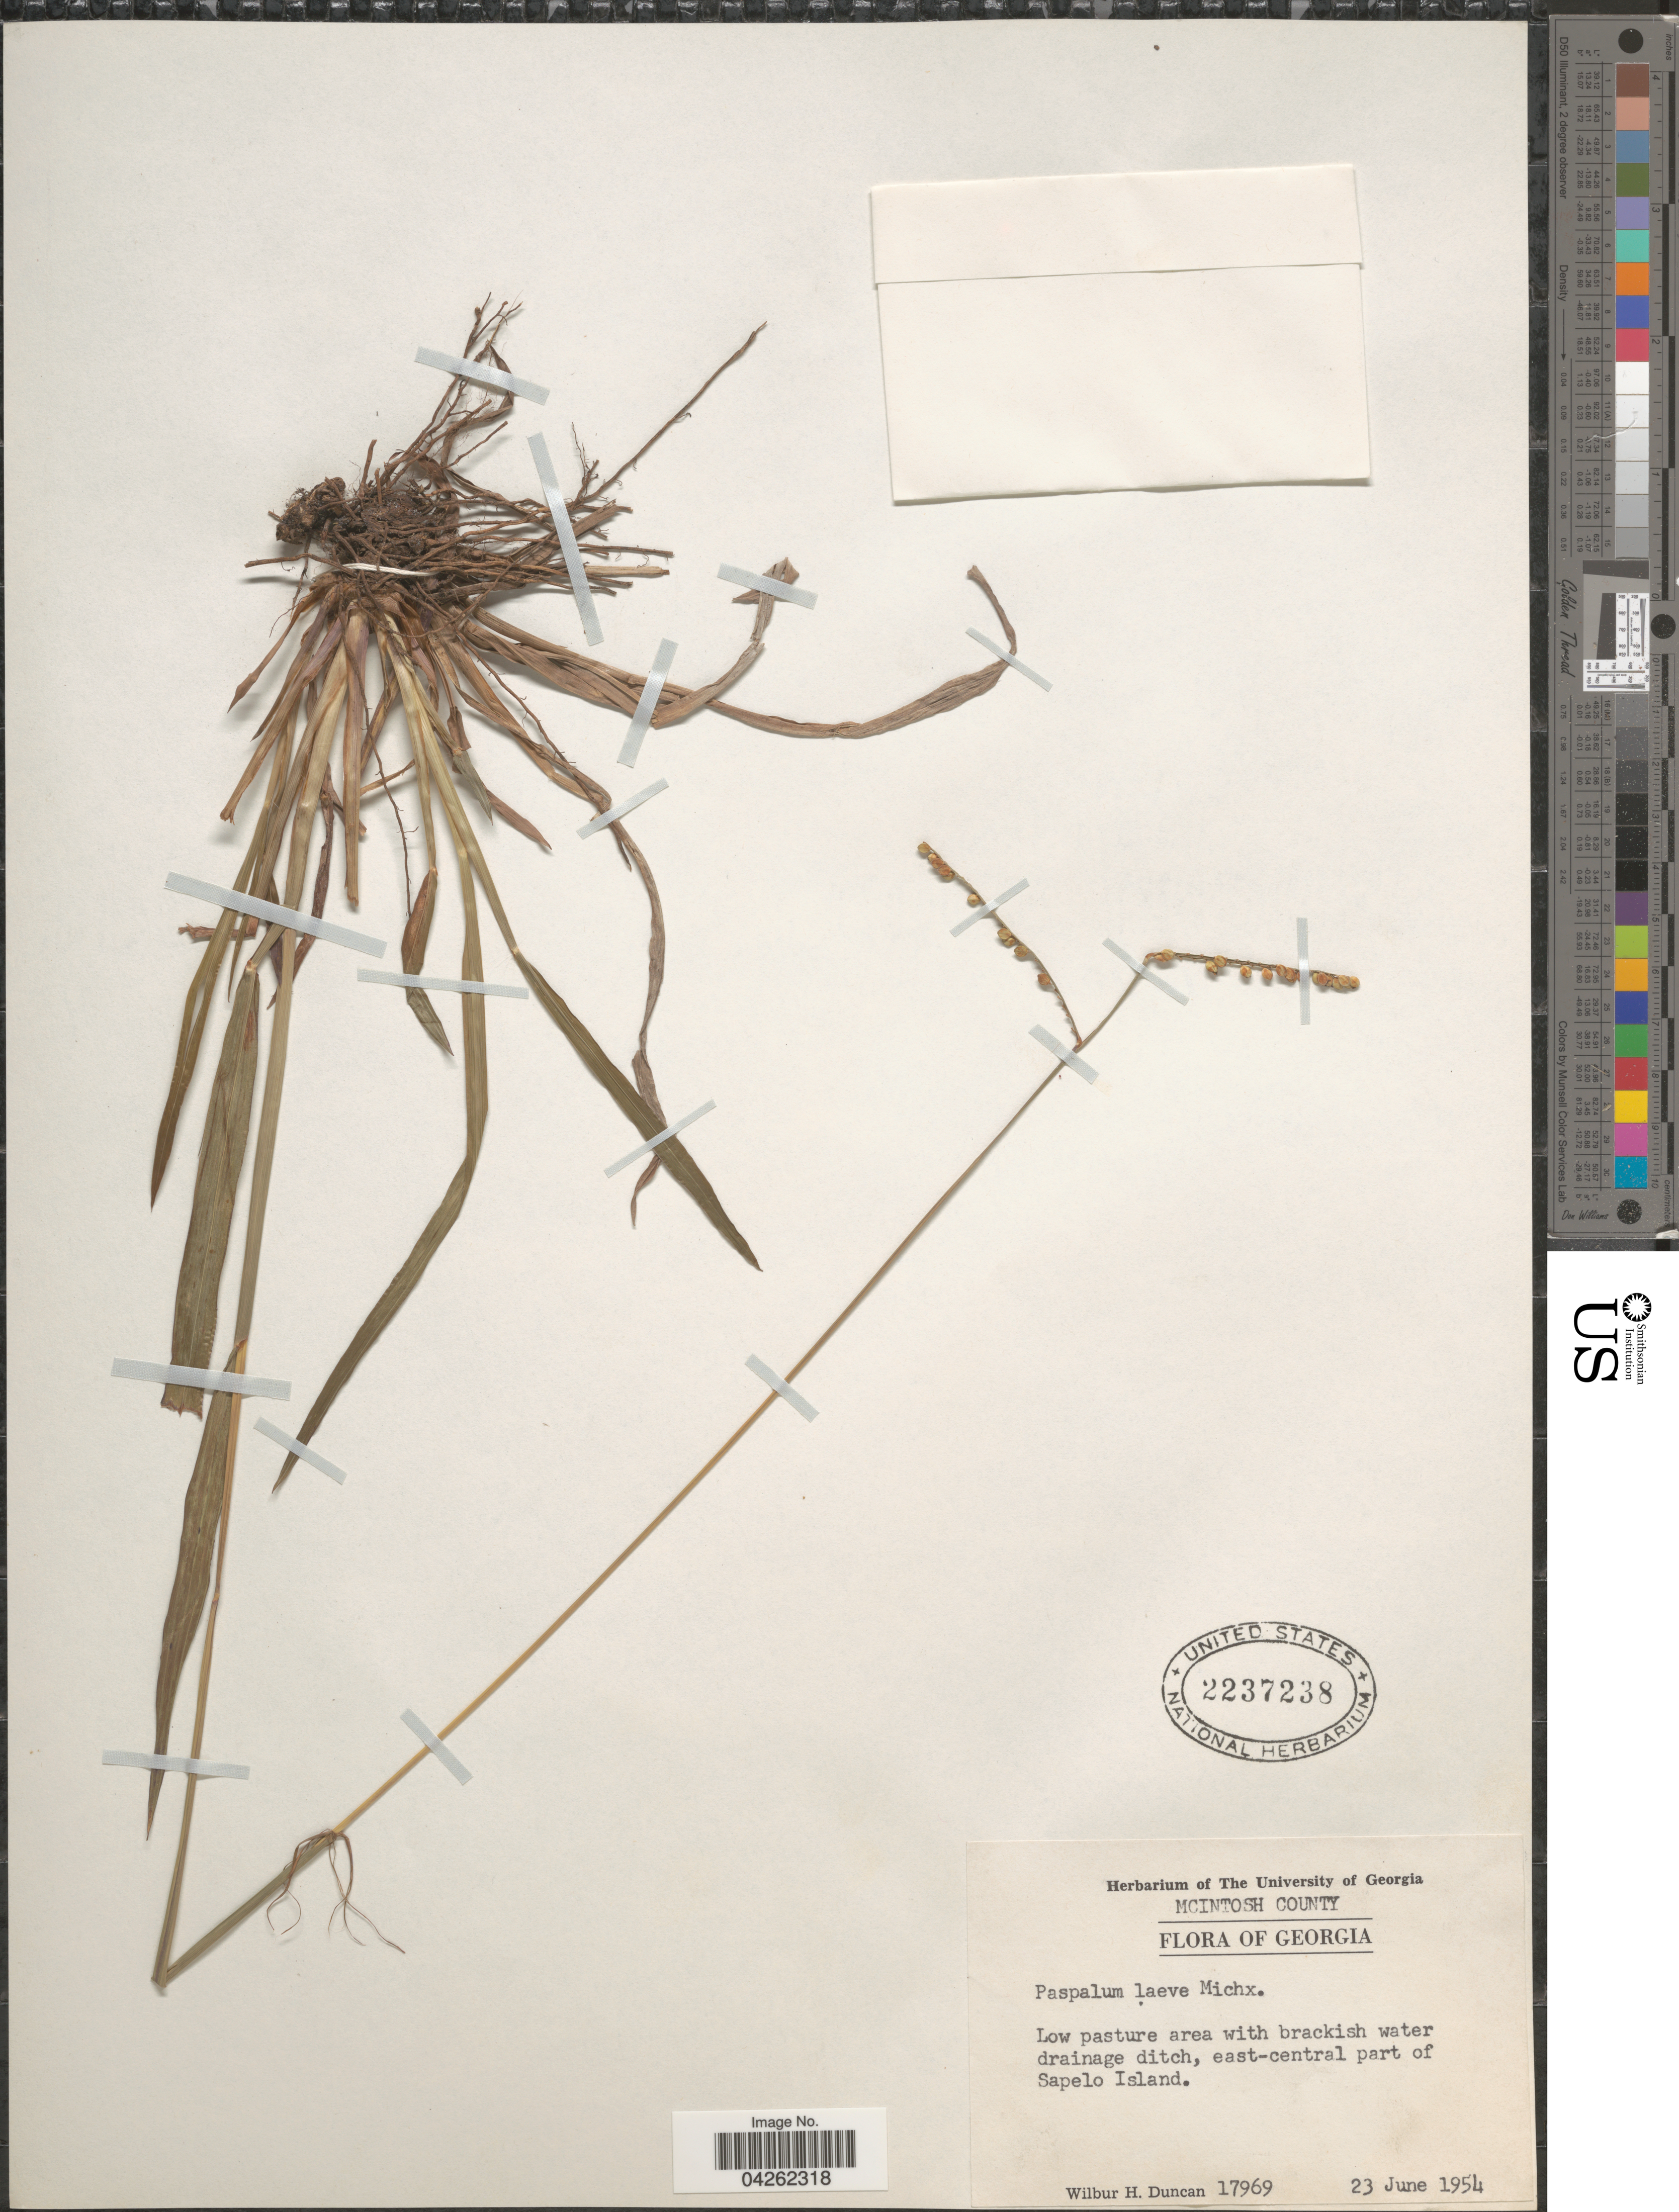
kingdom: Plantae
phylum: Tracheophyta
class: Liliopsida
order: Poales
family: Poaceae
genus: Paspalum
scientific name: Paspalum laeve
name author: Michx.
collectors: W. H. Duncan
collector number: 17969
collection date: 1954-06-23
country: United States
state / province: Georgia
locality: McIntosh County. Low pasture area with brackish water drainage ditch, east-central part of Sapelo Island.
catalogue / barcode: US 2237238